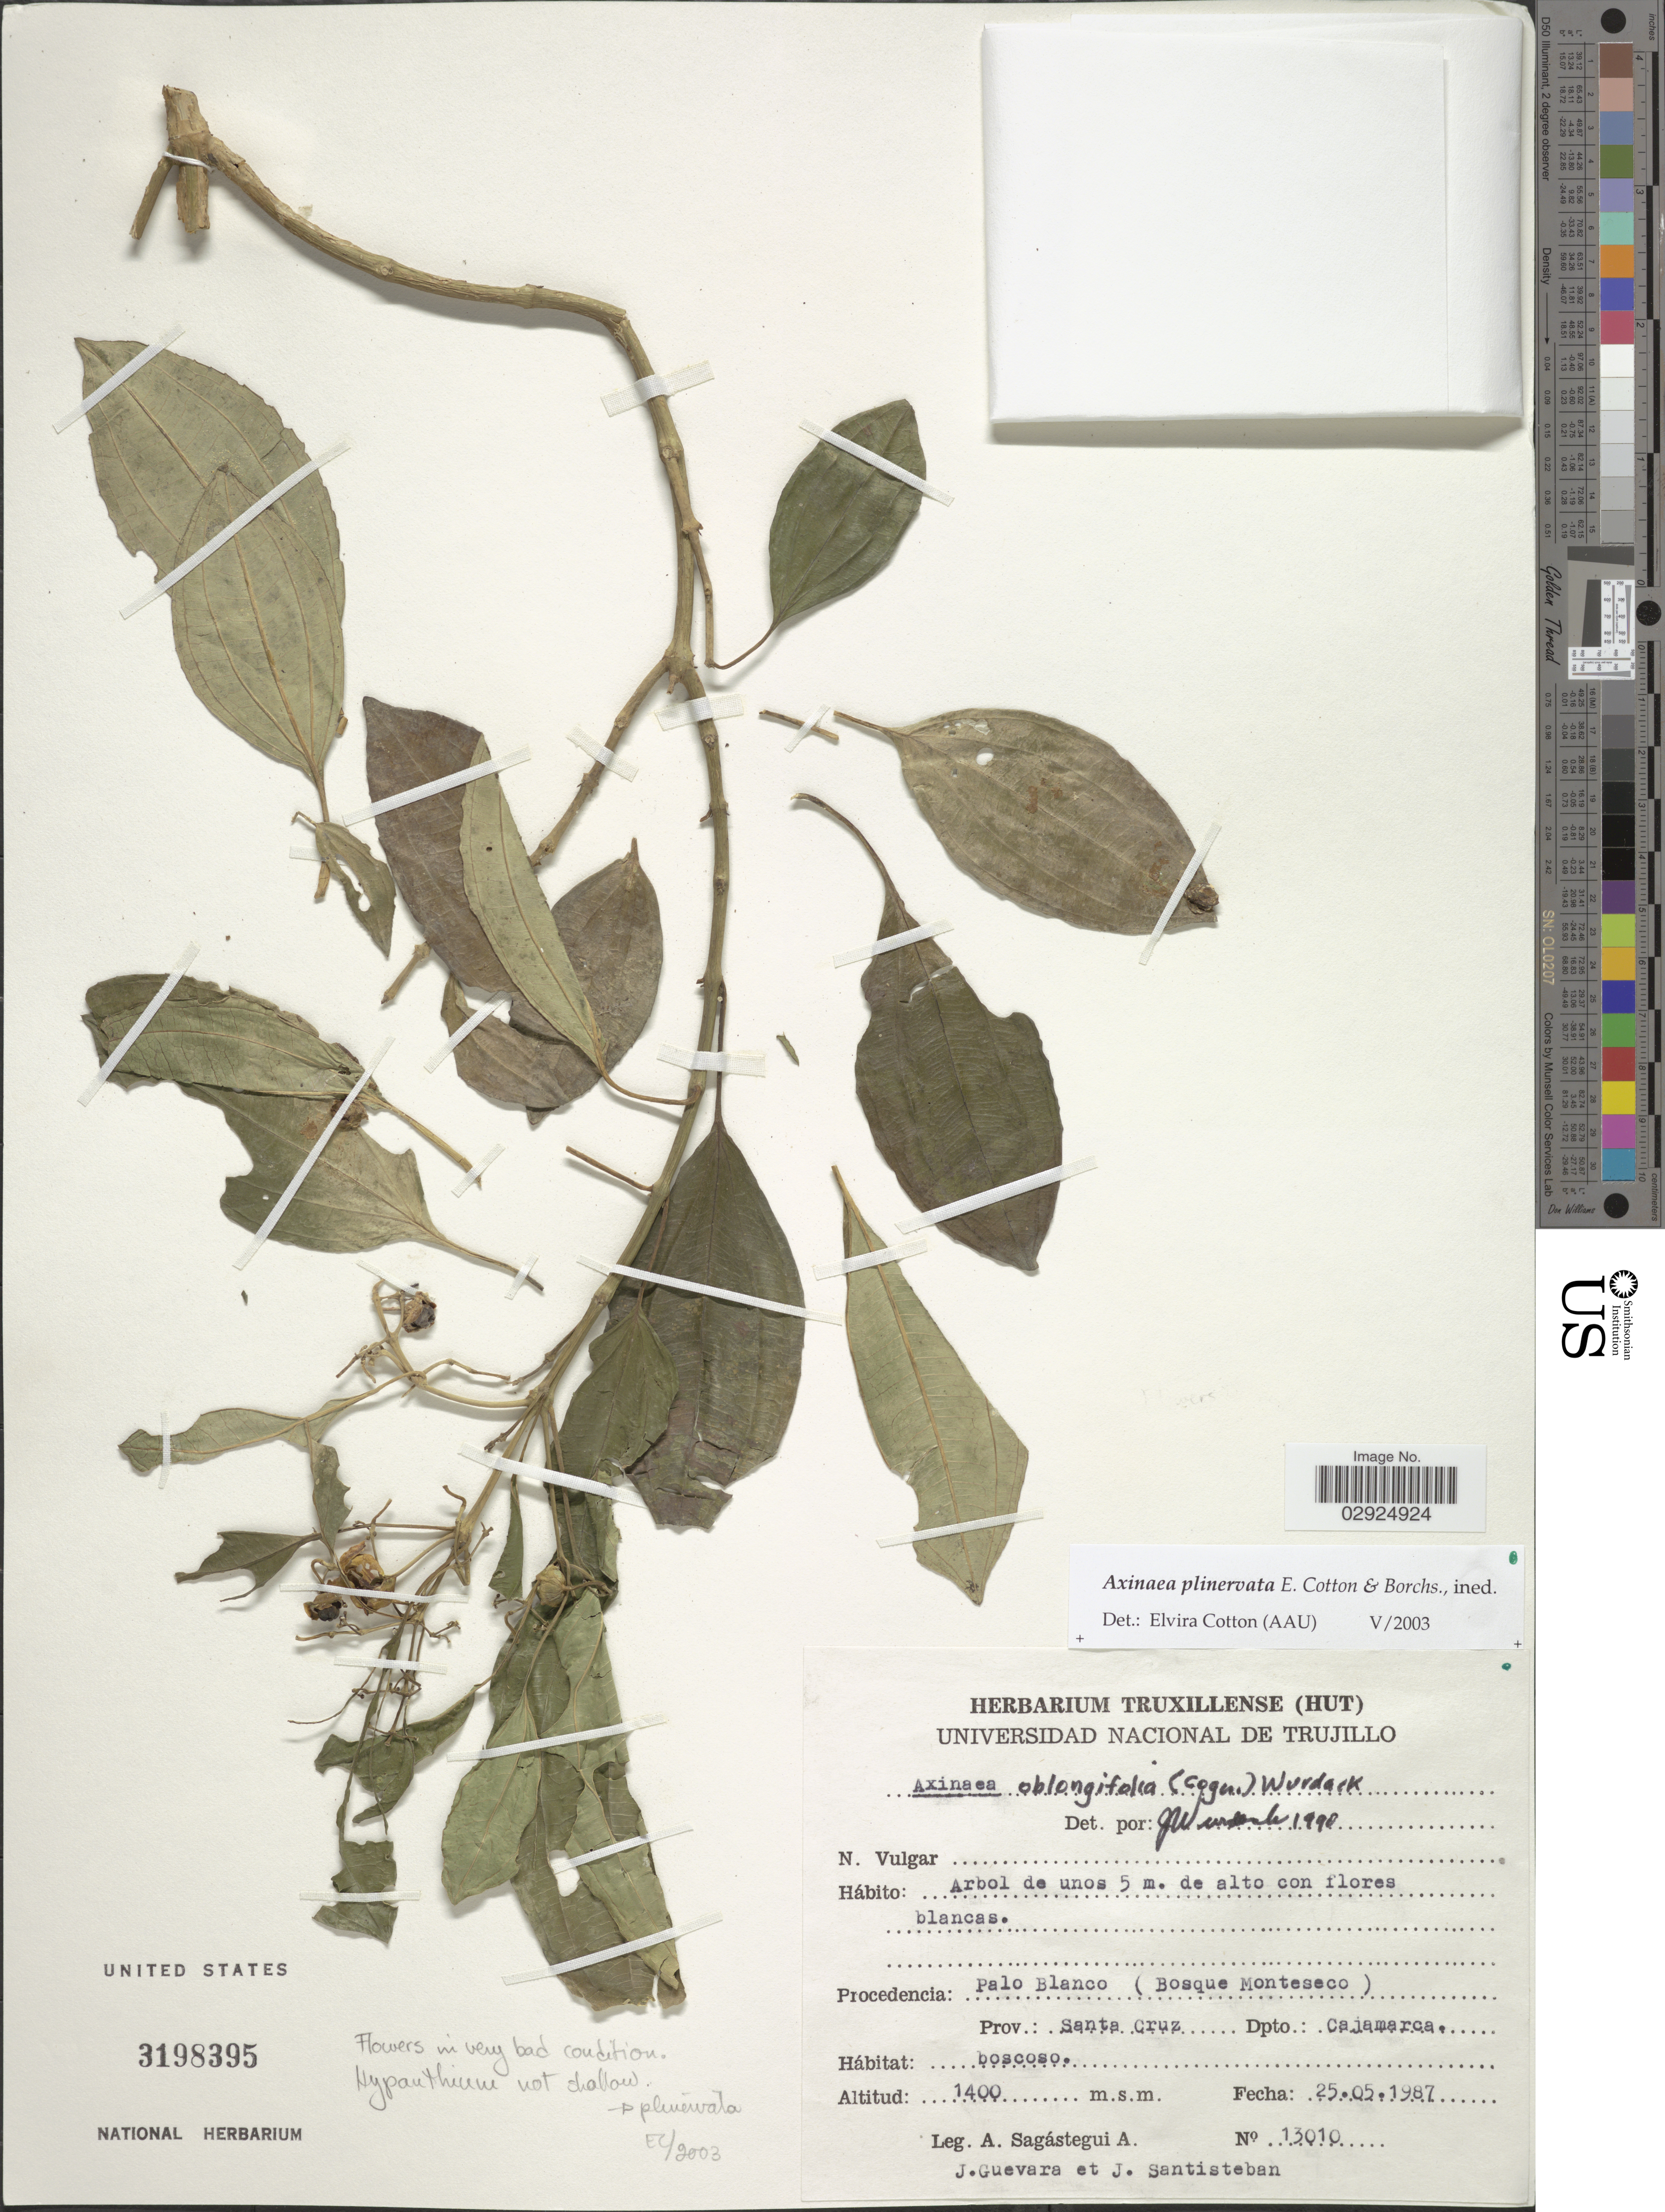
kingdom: Plantae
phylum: Tracheophyta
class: Magnoliopsida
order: Myrtales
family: Melastomataceae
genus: Axinaea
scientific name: Axinaea plinervata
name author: E. Cotton & Borchs.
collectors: A. Sagástegui A., J. Guevara & J. Santisteban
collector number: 13010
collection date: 1987-05-25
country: Peru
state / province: Cajamarca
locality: Procedencia Palo Blanco, (Bosque Monteseco) Prov.: Santa Cruz, Dpto. Cajamarca.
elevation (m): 1400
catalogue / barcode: US 3198395